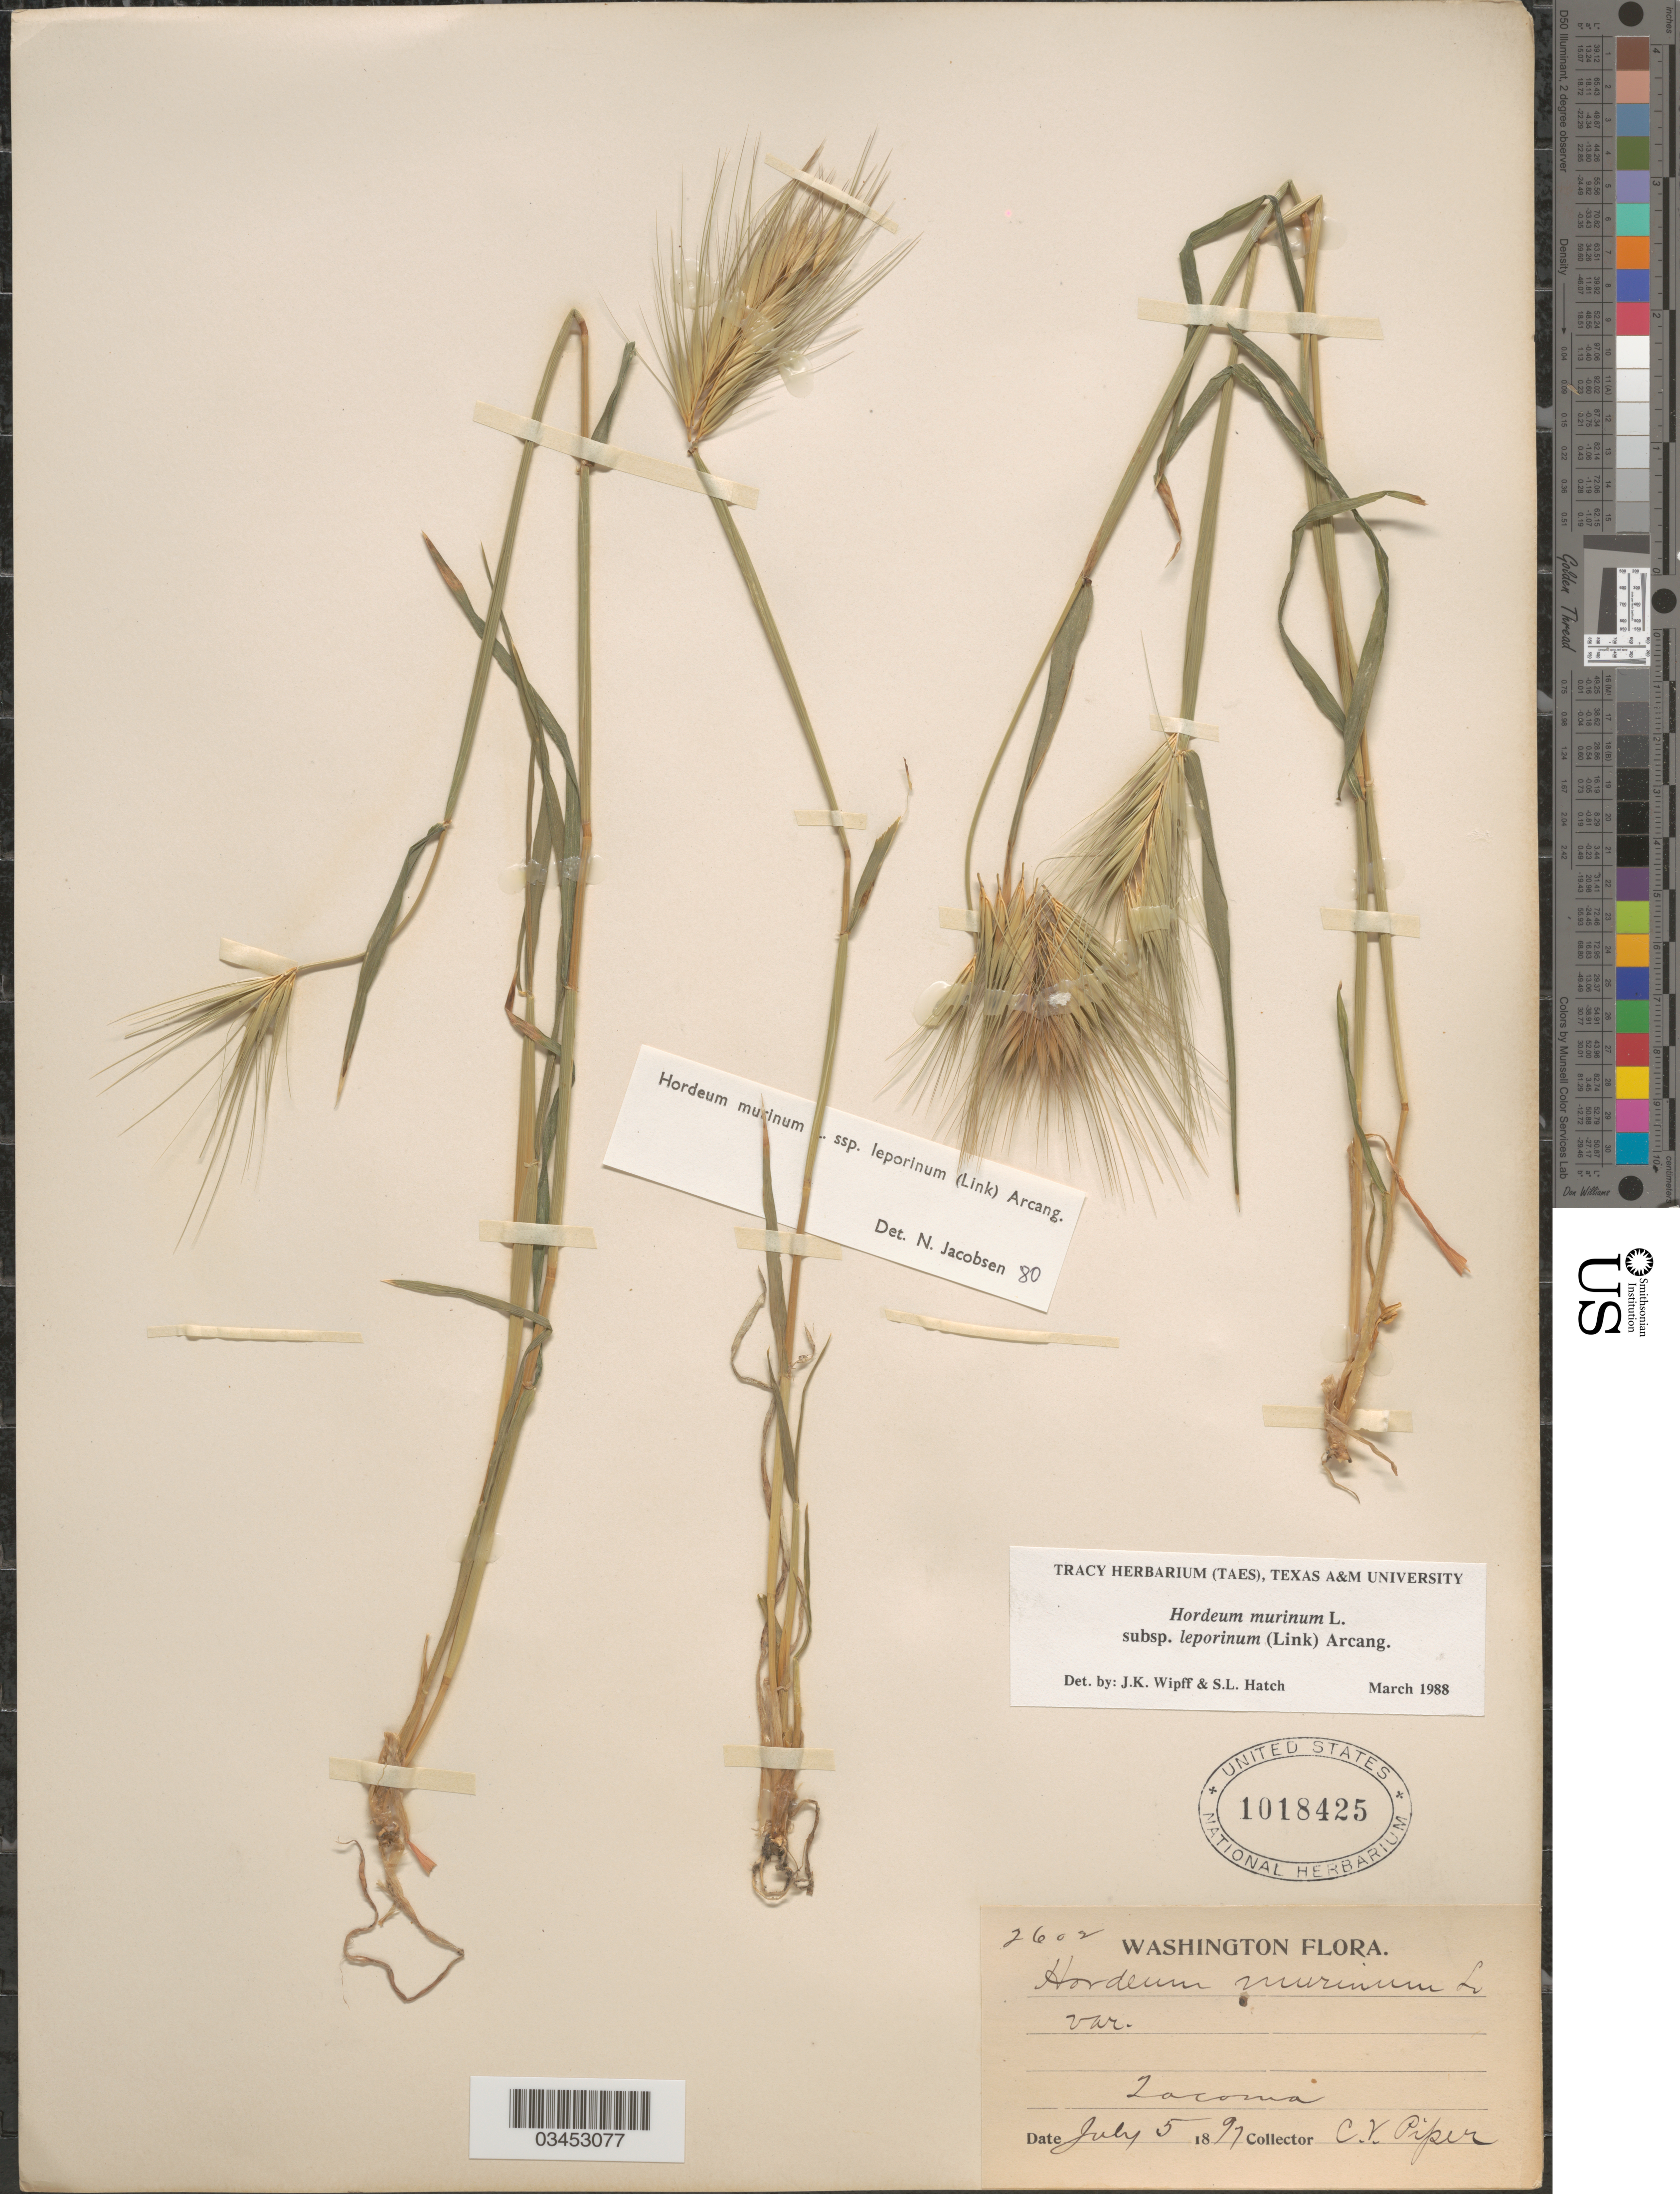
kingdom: Plantae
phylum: Tracheophyta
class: Liliopsida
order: Poales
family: Poaceae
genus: Hordeum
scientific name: Hordeum murinum subsp. leporinum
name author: (Link) Arcang.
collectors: C. V. Piper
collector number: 2602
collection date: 1897-07-05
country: United States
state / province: Washington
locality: Lacoma.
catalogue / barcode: US 1018425